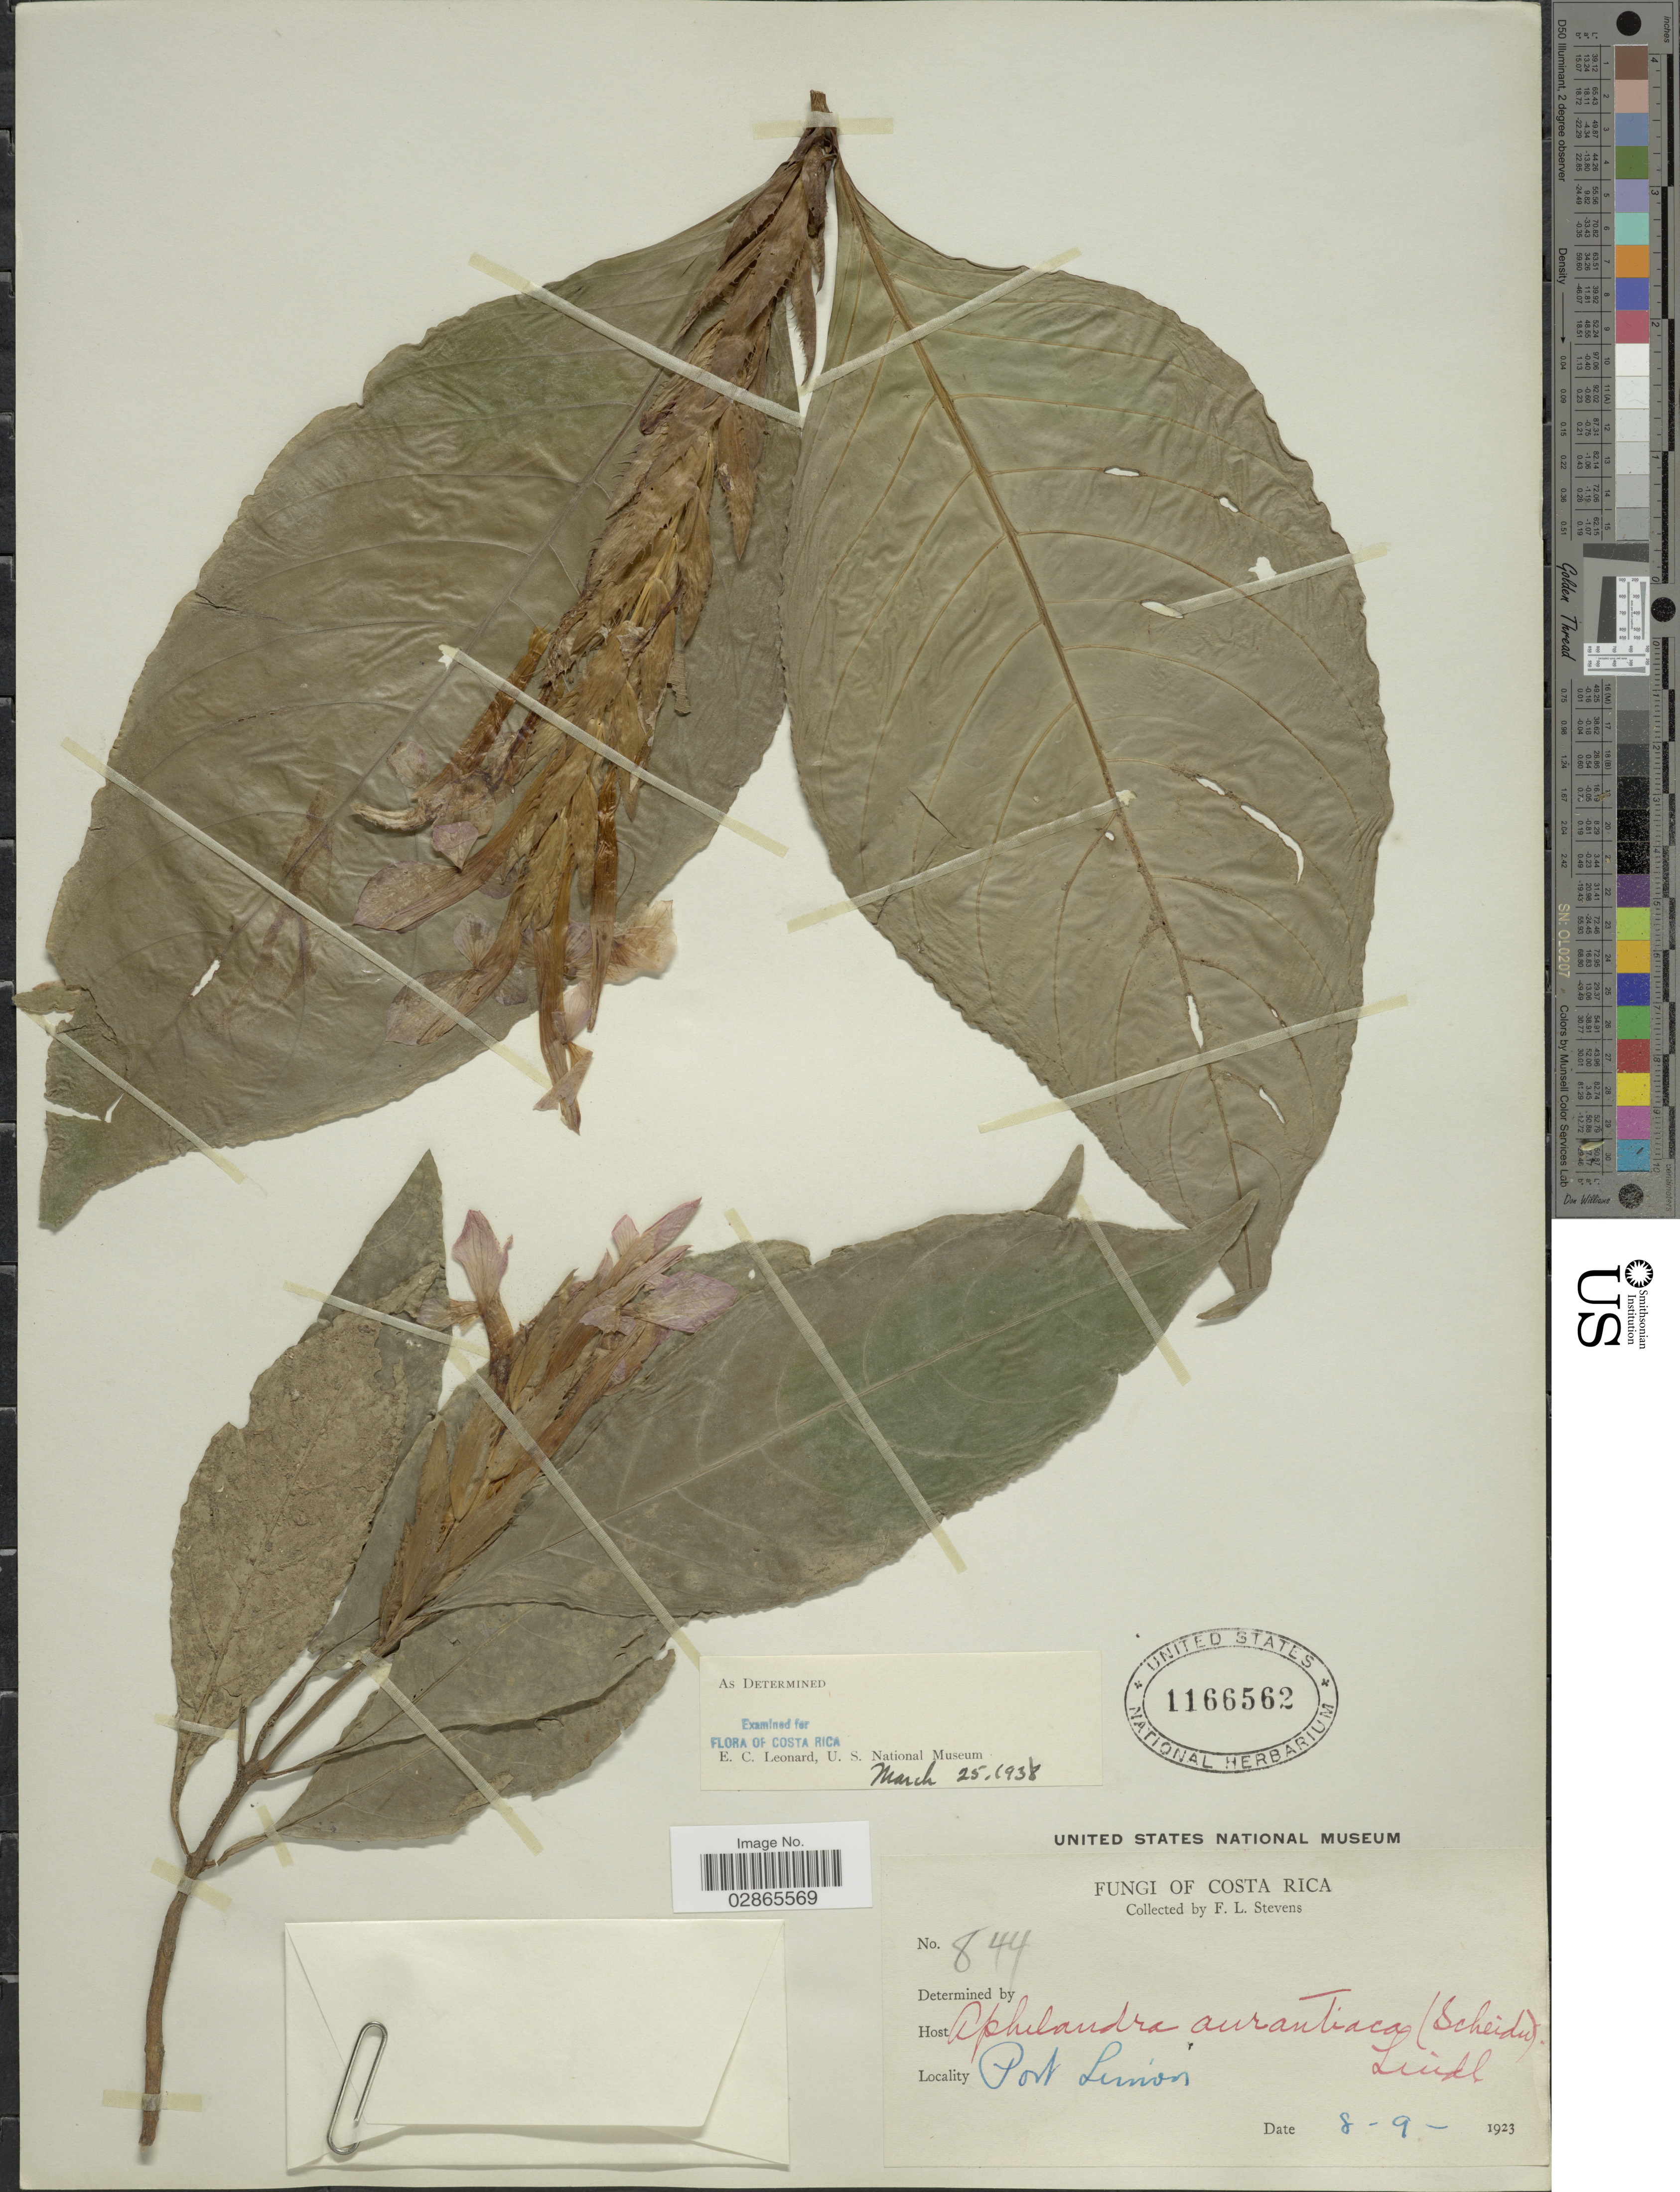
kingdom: Plantae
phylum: Tracheophyta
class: Magnoliopsida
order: Lamiales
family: Acanthaceae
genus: Aphelandra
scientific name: Aphelandra aurantiaca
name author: (Scheidw.) Lindl.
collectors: F. L. Stevens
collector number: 844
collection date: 1923-09-08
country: Costa Rica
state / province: Limón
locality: Port Limon.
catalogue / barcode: US 1166562